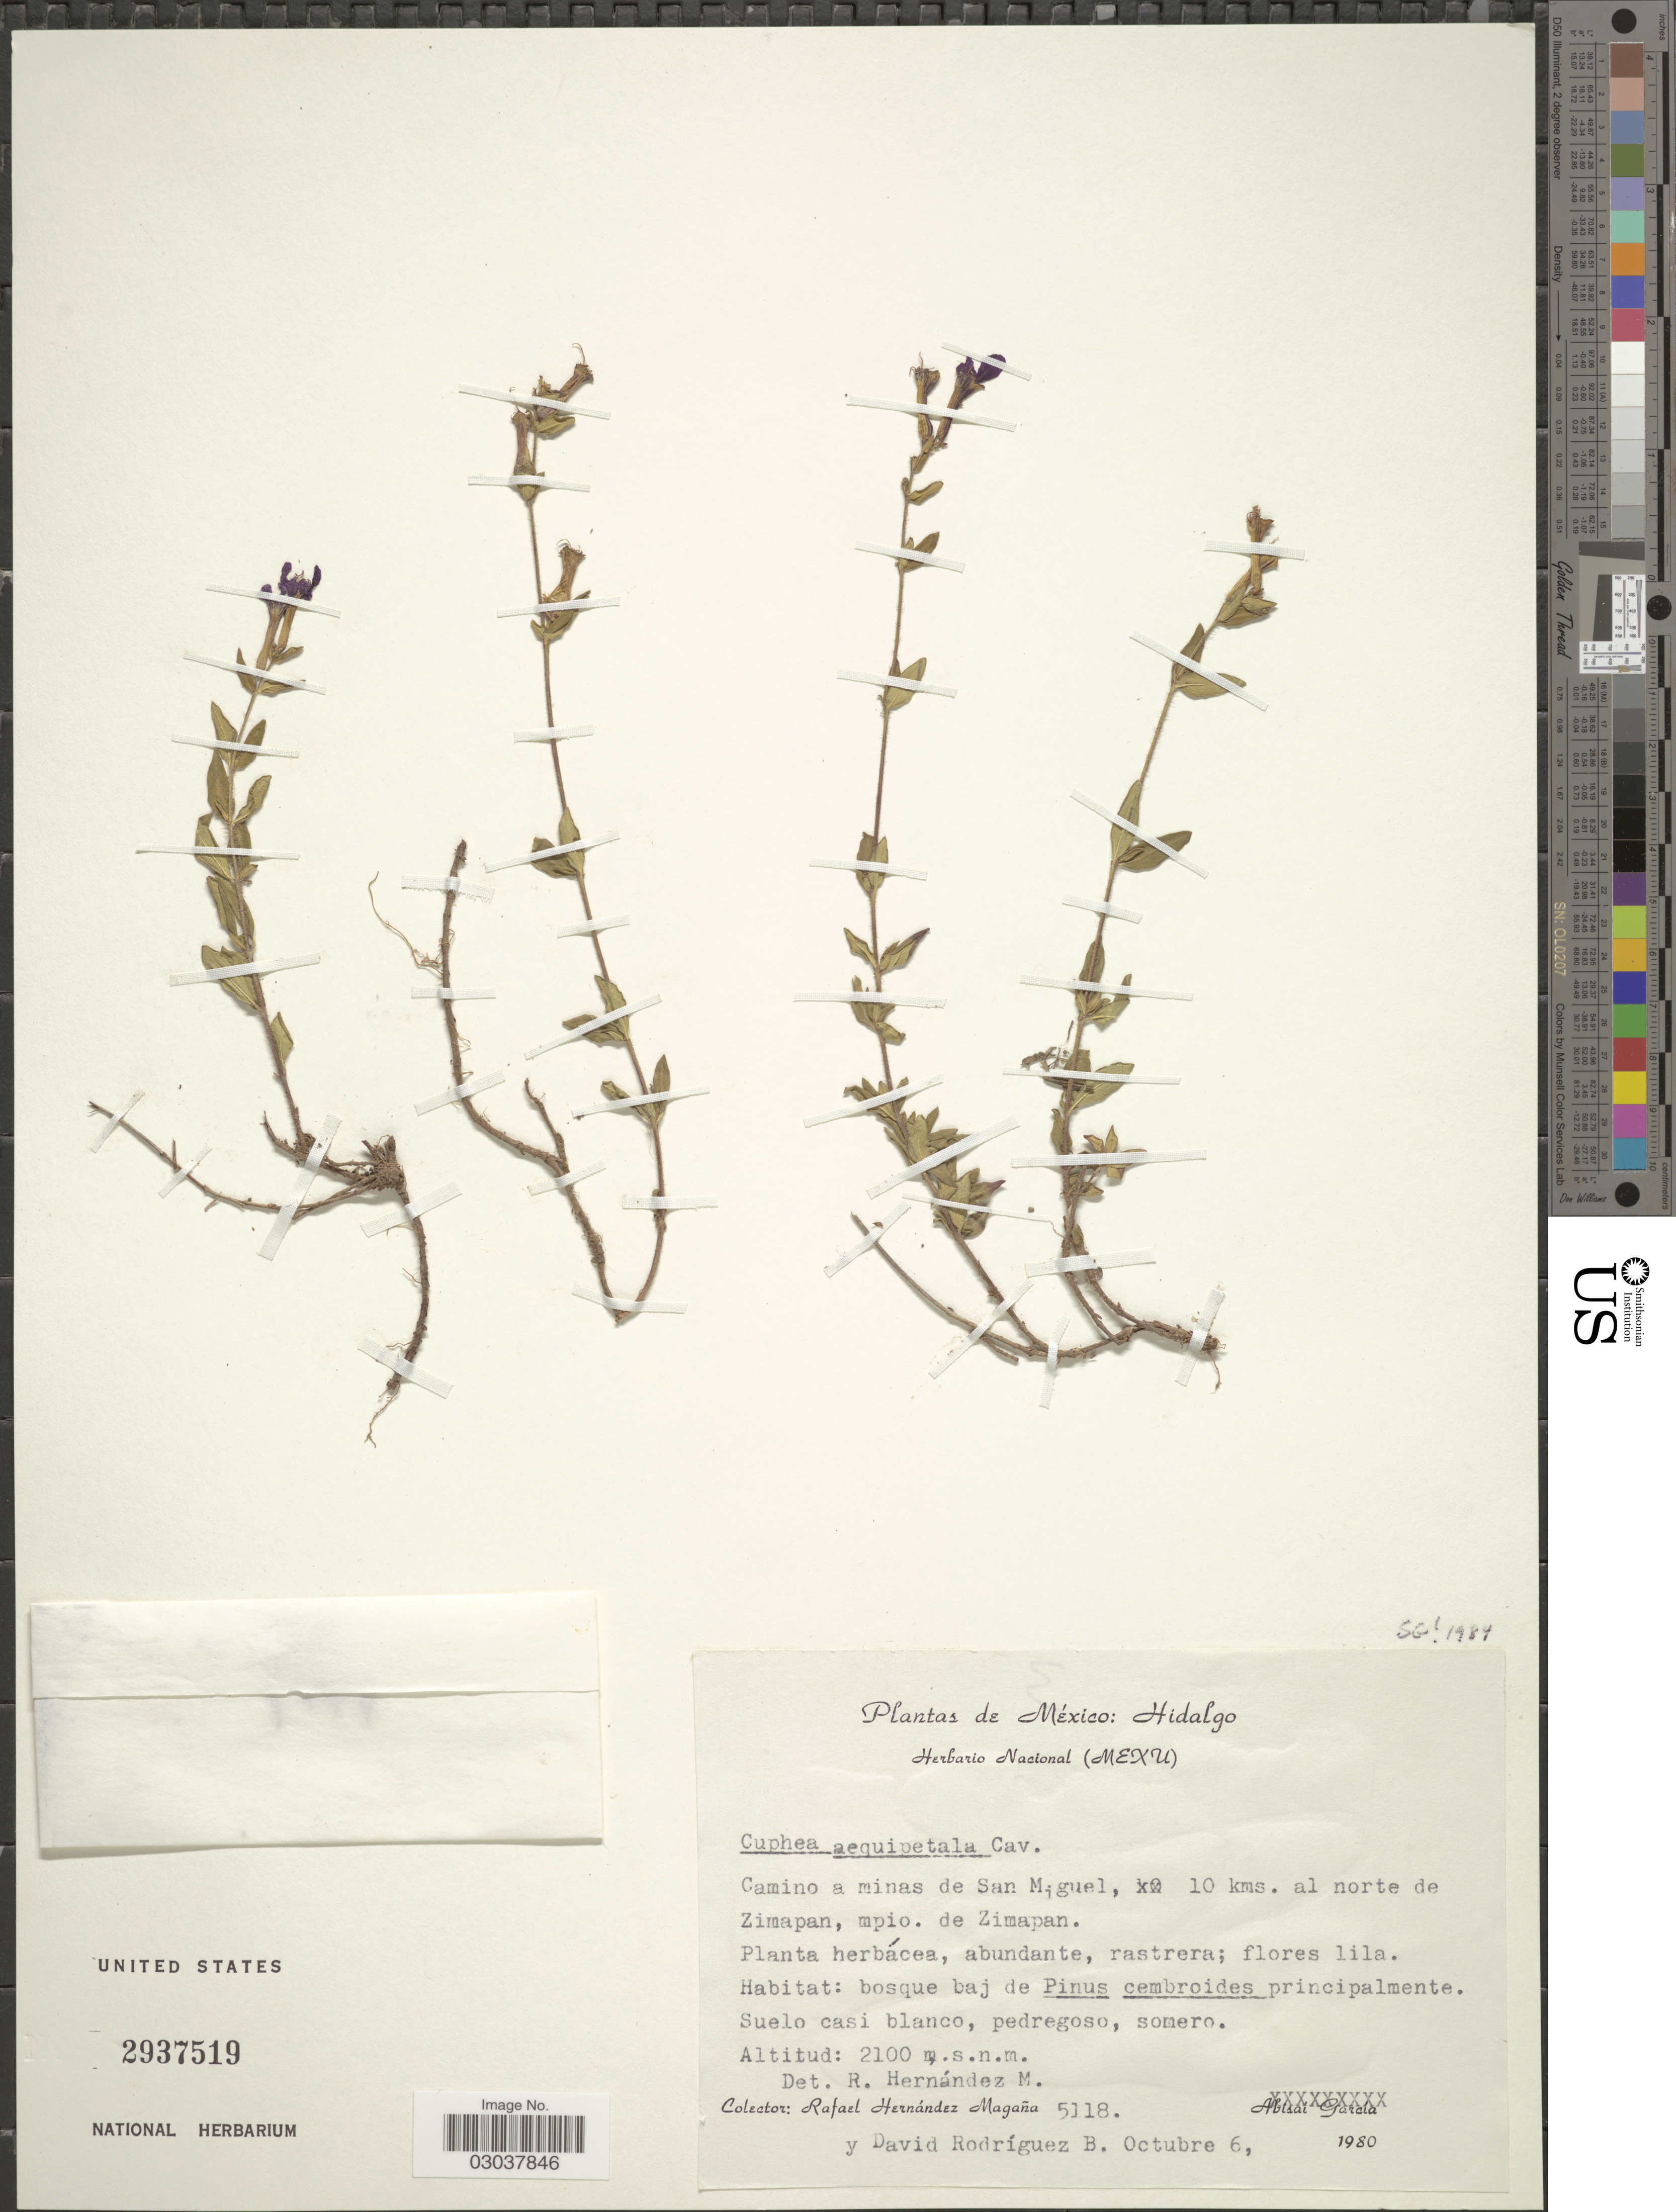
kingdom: Plantae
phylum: Tracheophyta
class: Magnoliopsida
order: Myrtales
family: Lythraceae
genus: Cuphea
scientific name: Cuphea aequipetala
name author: Cav.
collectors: R. Hernández-M. & D. Rodríguez B.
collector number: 5118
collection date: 1980-10-06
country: Mexico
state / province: Hidalgo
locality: Camino a minas de San Miguel,10 kms. al norte de Zimapan, mpio. de Zimapan.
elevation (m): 2100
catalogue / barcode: US 2937519